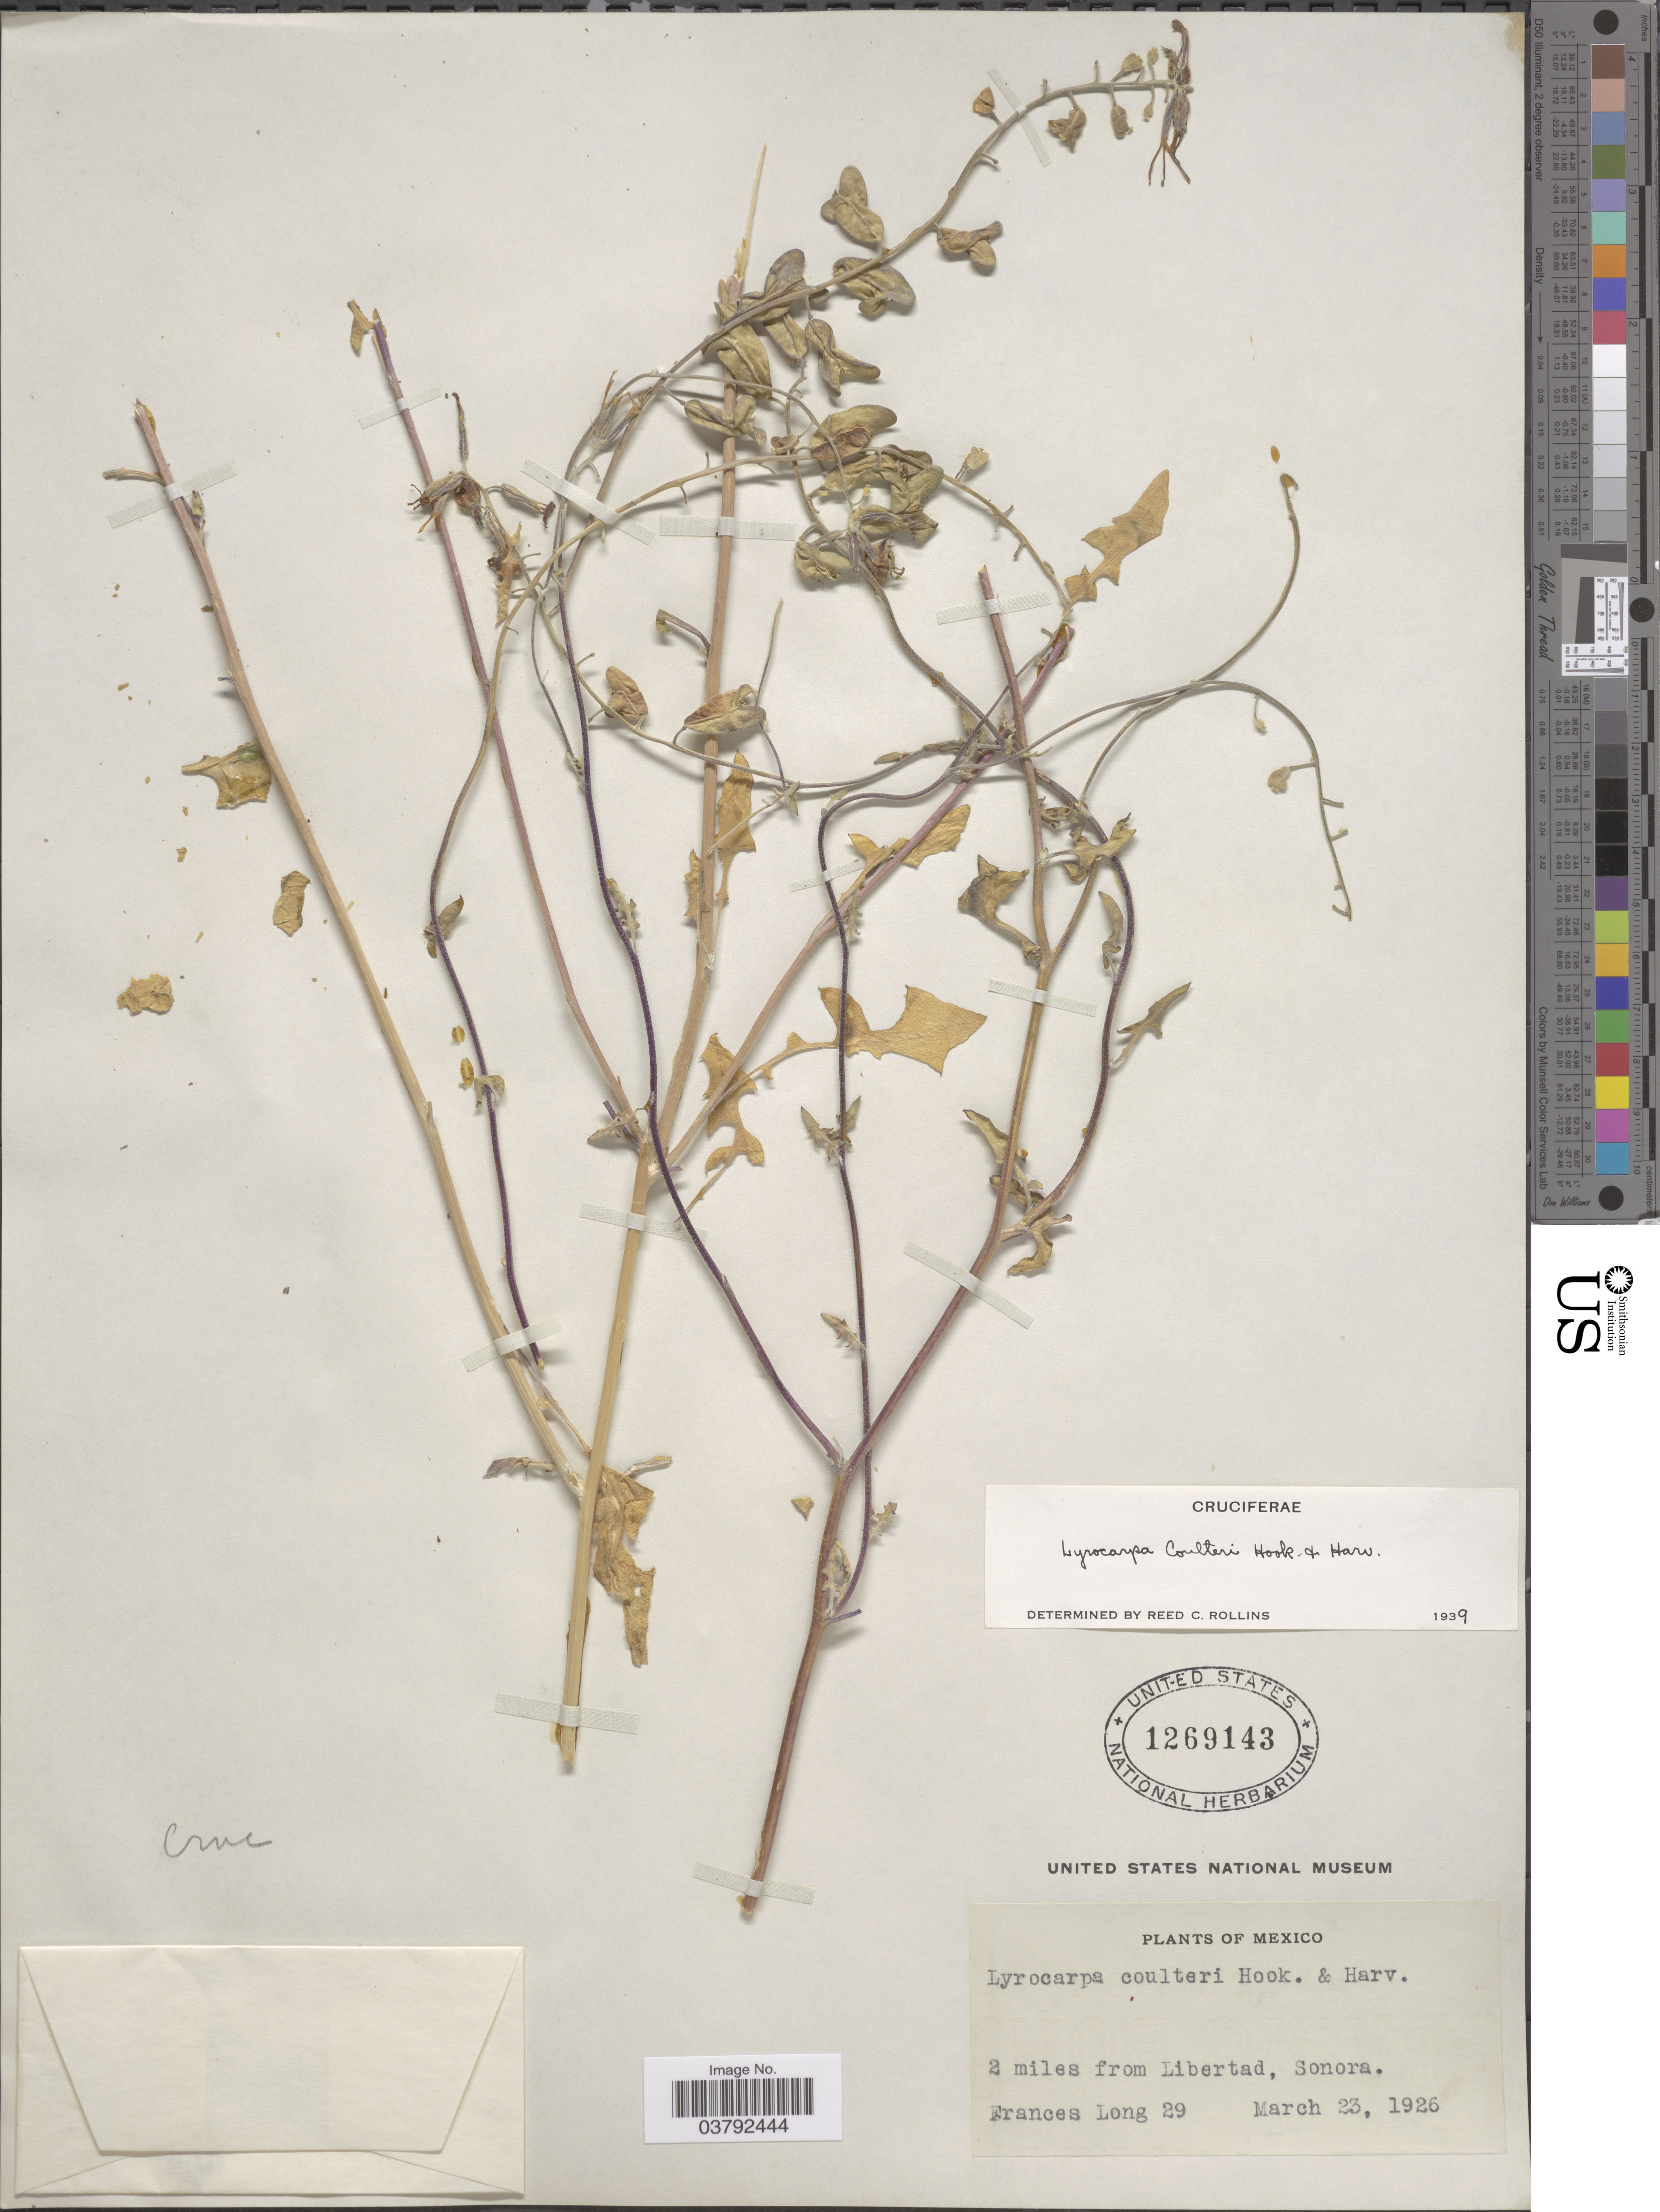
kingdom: Plantae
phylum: Tracheophyta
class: Magnoliopsida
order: Brassicales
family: Brassicaceae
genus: Lyrocarpa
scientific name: Lyrocarpa coulteri var. typica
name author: Rollins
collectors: F. Long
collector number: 29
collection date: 1926-03-23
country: Mexico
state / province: Sonora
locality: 2 miles from Libertad.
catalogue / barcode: US 1269143